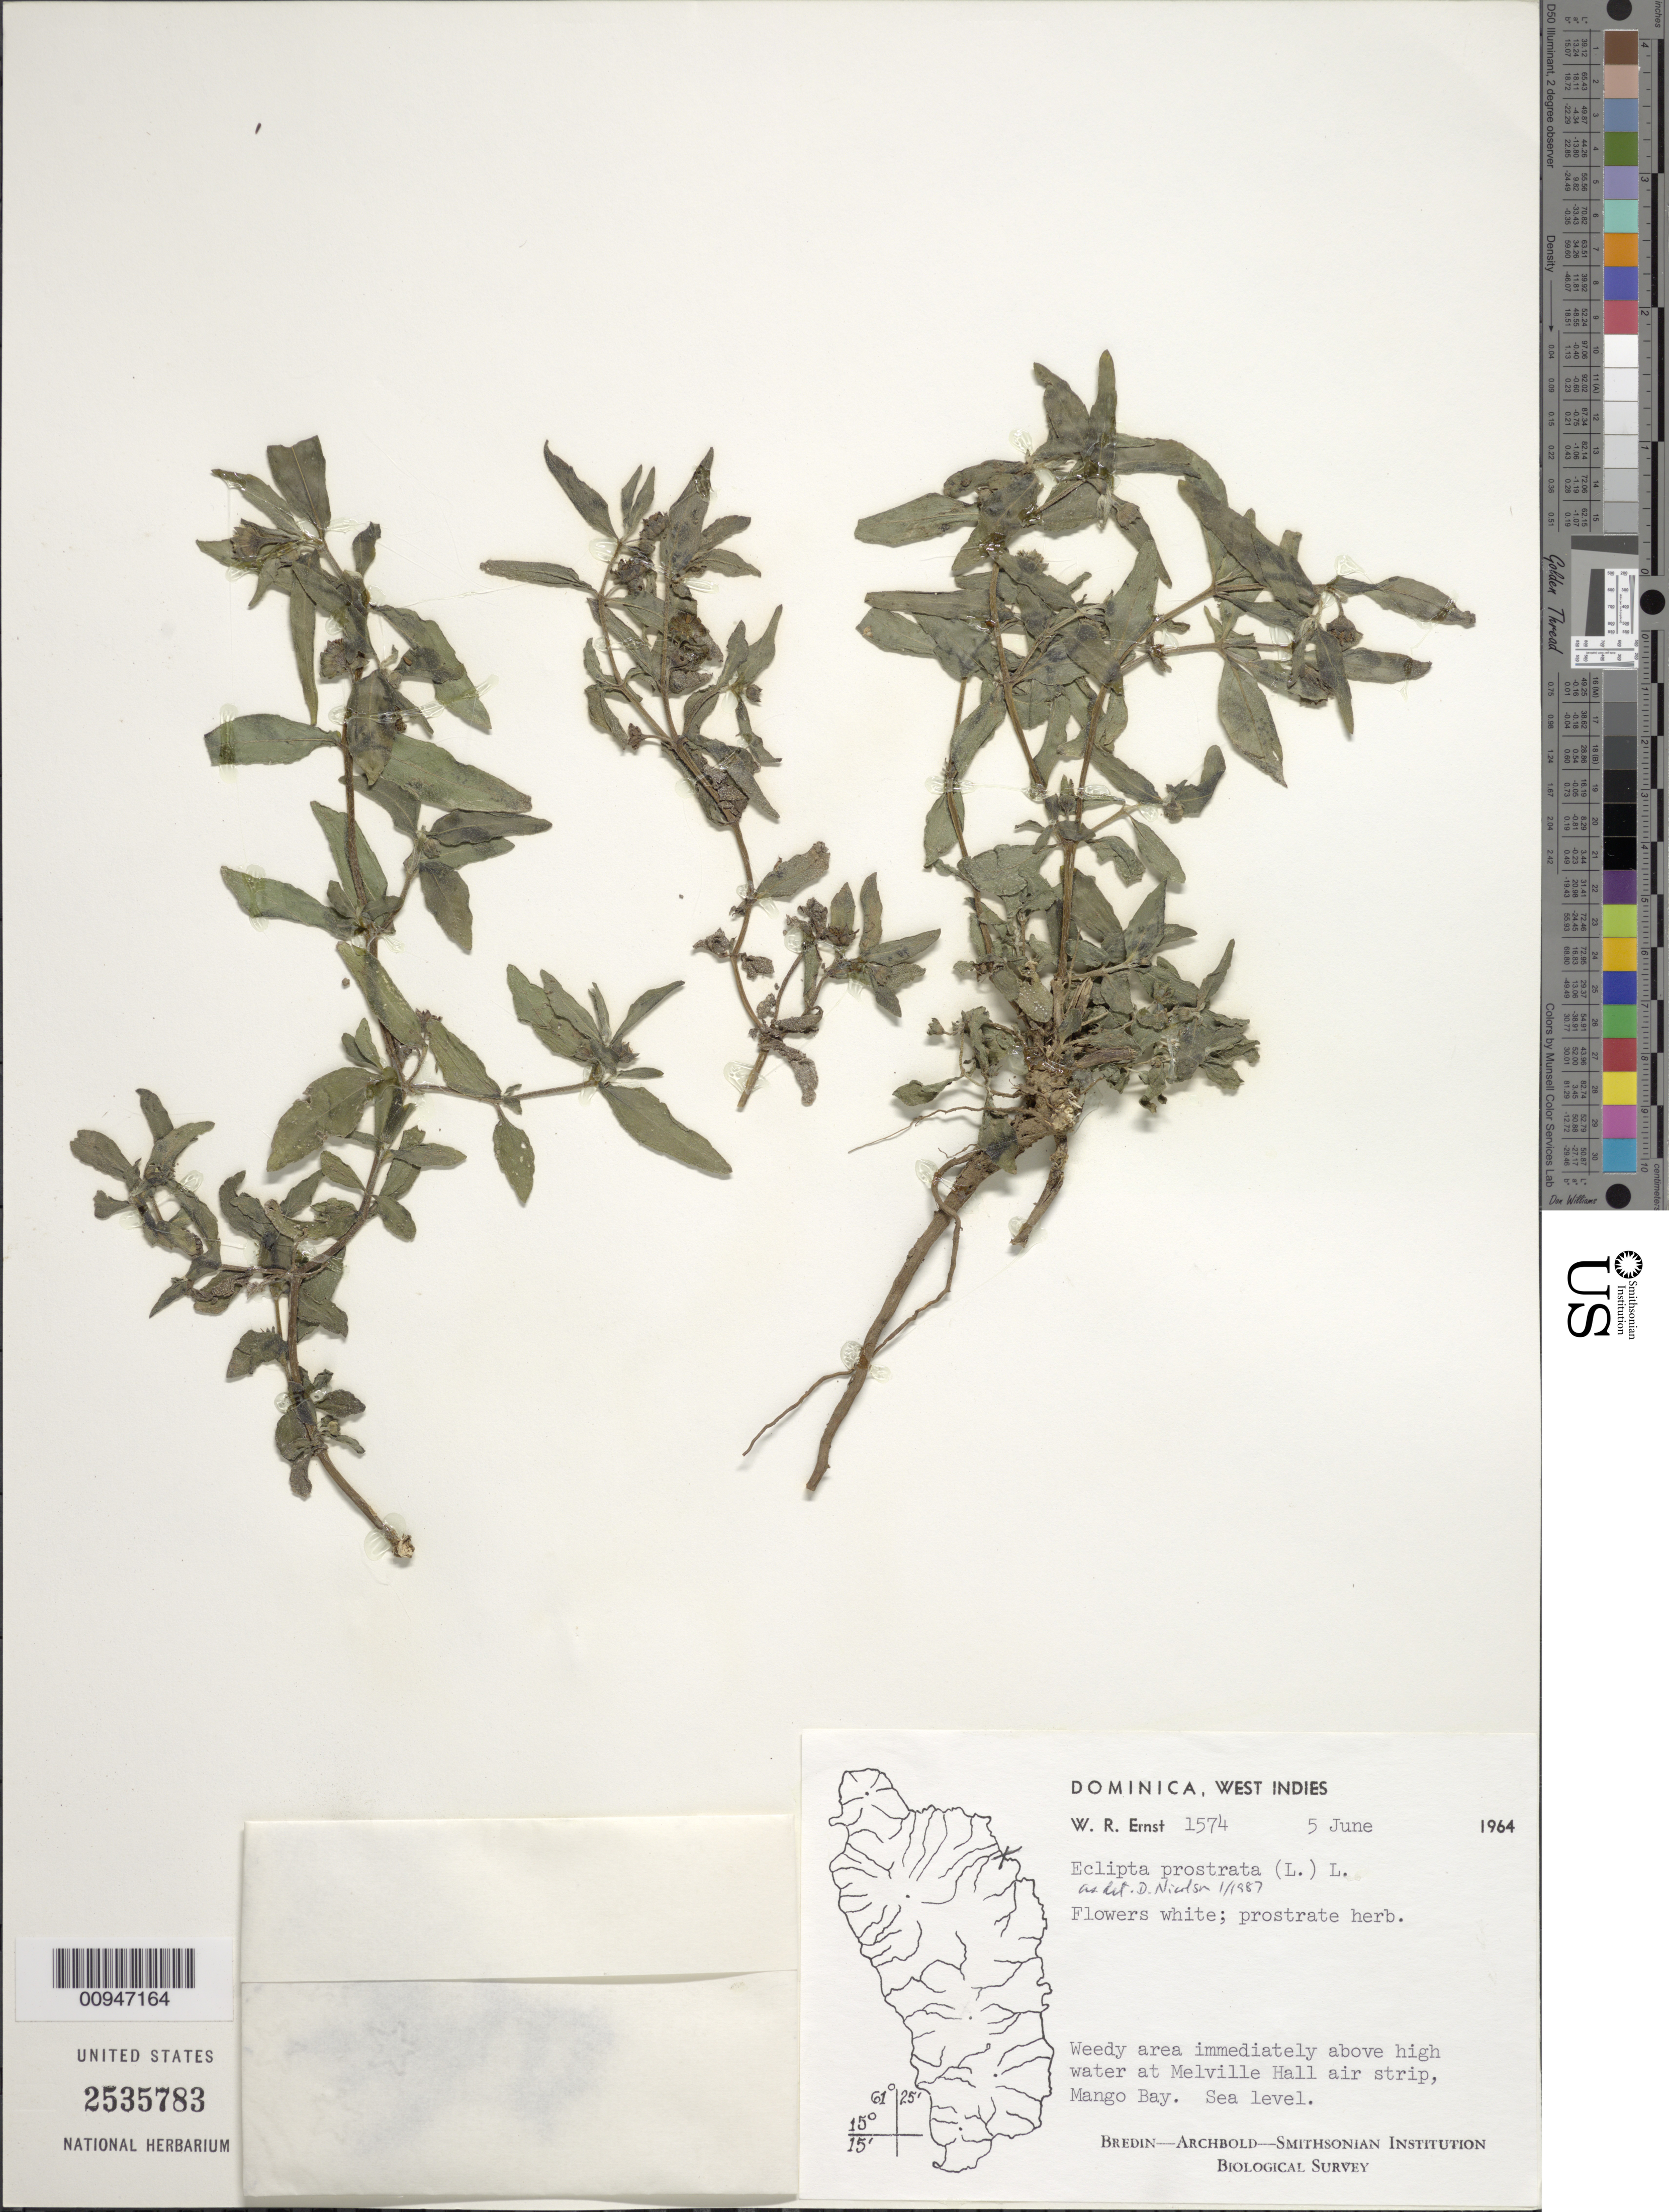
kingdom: Plantae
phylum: Tracheophyta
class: Magnoliopsida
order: Asterales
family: Asteraceae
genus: Eclipta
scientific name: Eclipta prostrata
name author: (L.) L.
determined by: Nicolson, Dan H.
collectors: W. R. Ernst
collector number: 1574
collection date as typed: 05 Jun 1964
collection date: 1964-06-05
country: Dominica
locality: Melville Hall air strip, Mango Bay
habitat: Weedy area immediately above high water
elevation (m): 0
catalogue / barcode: US 2535783